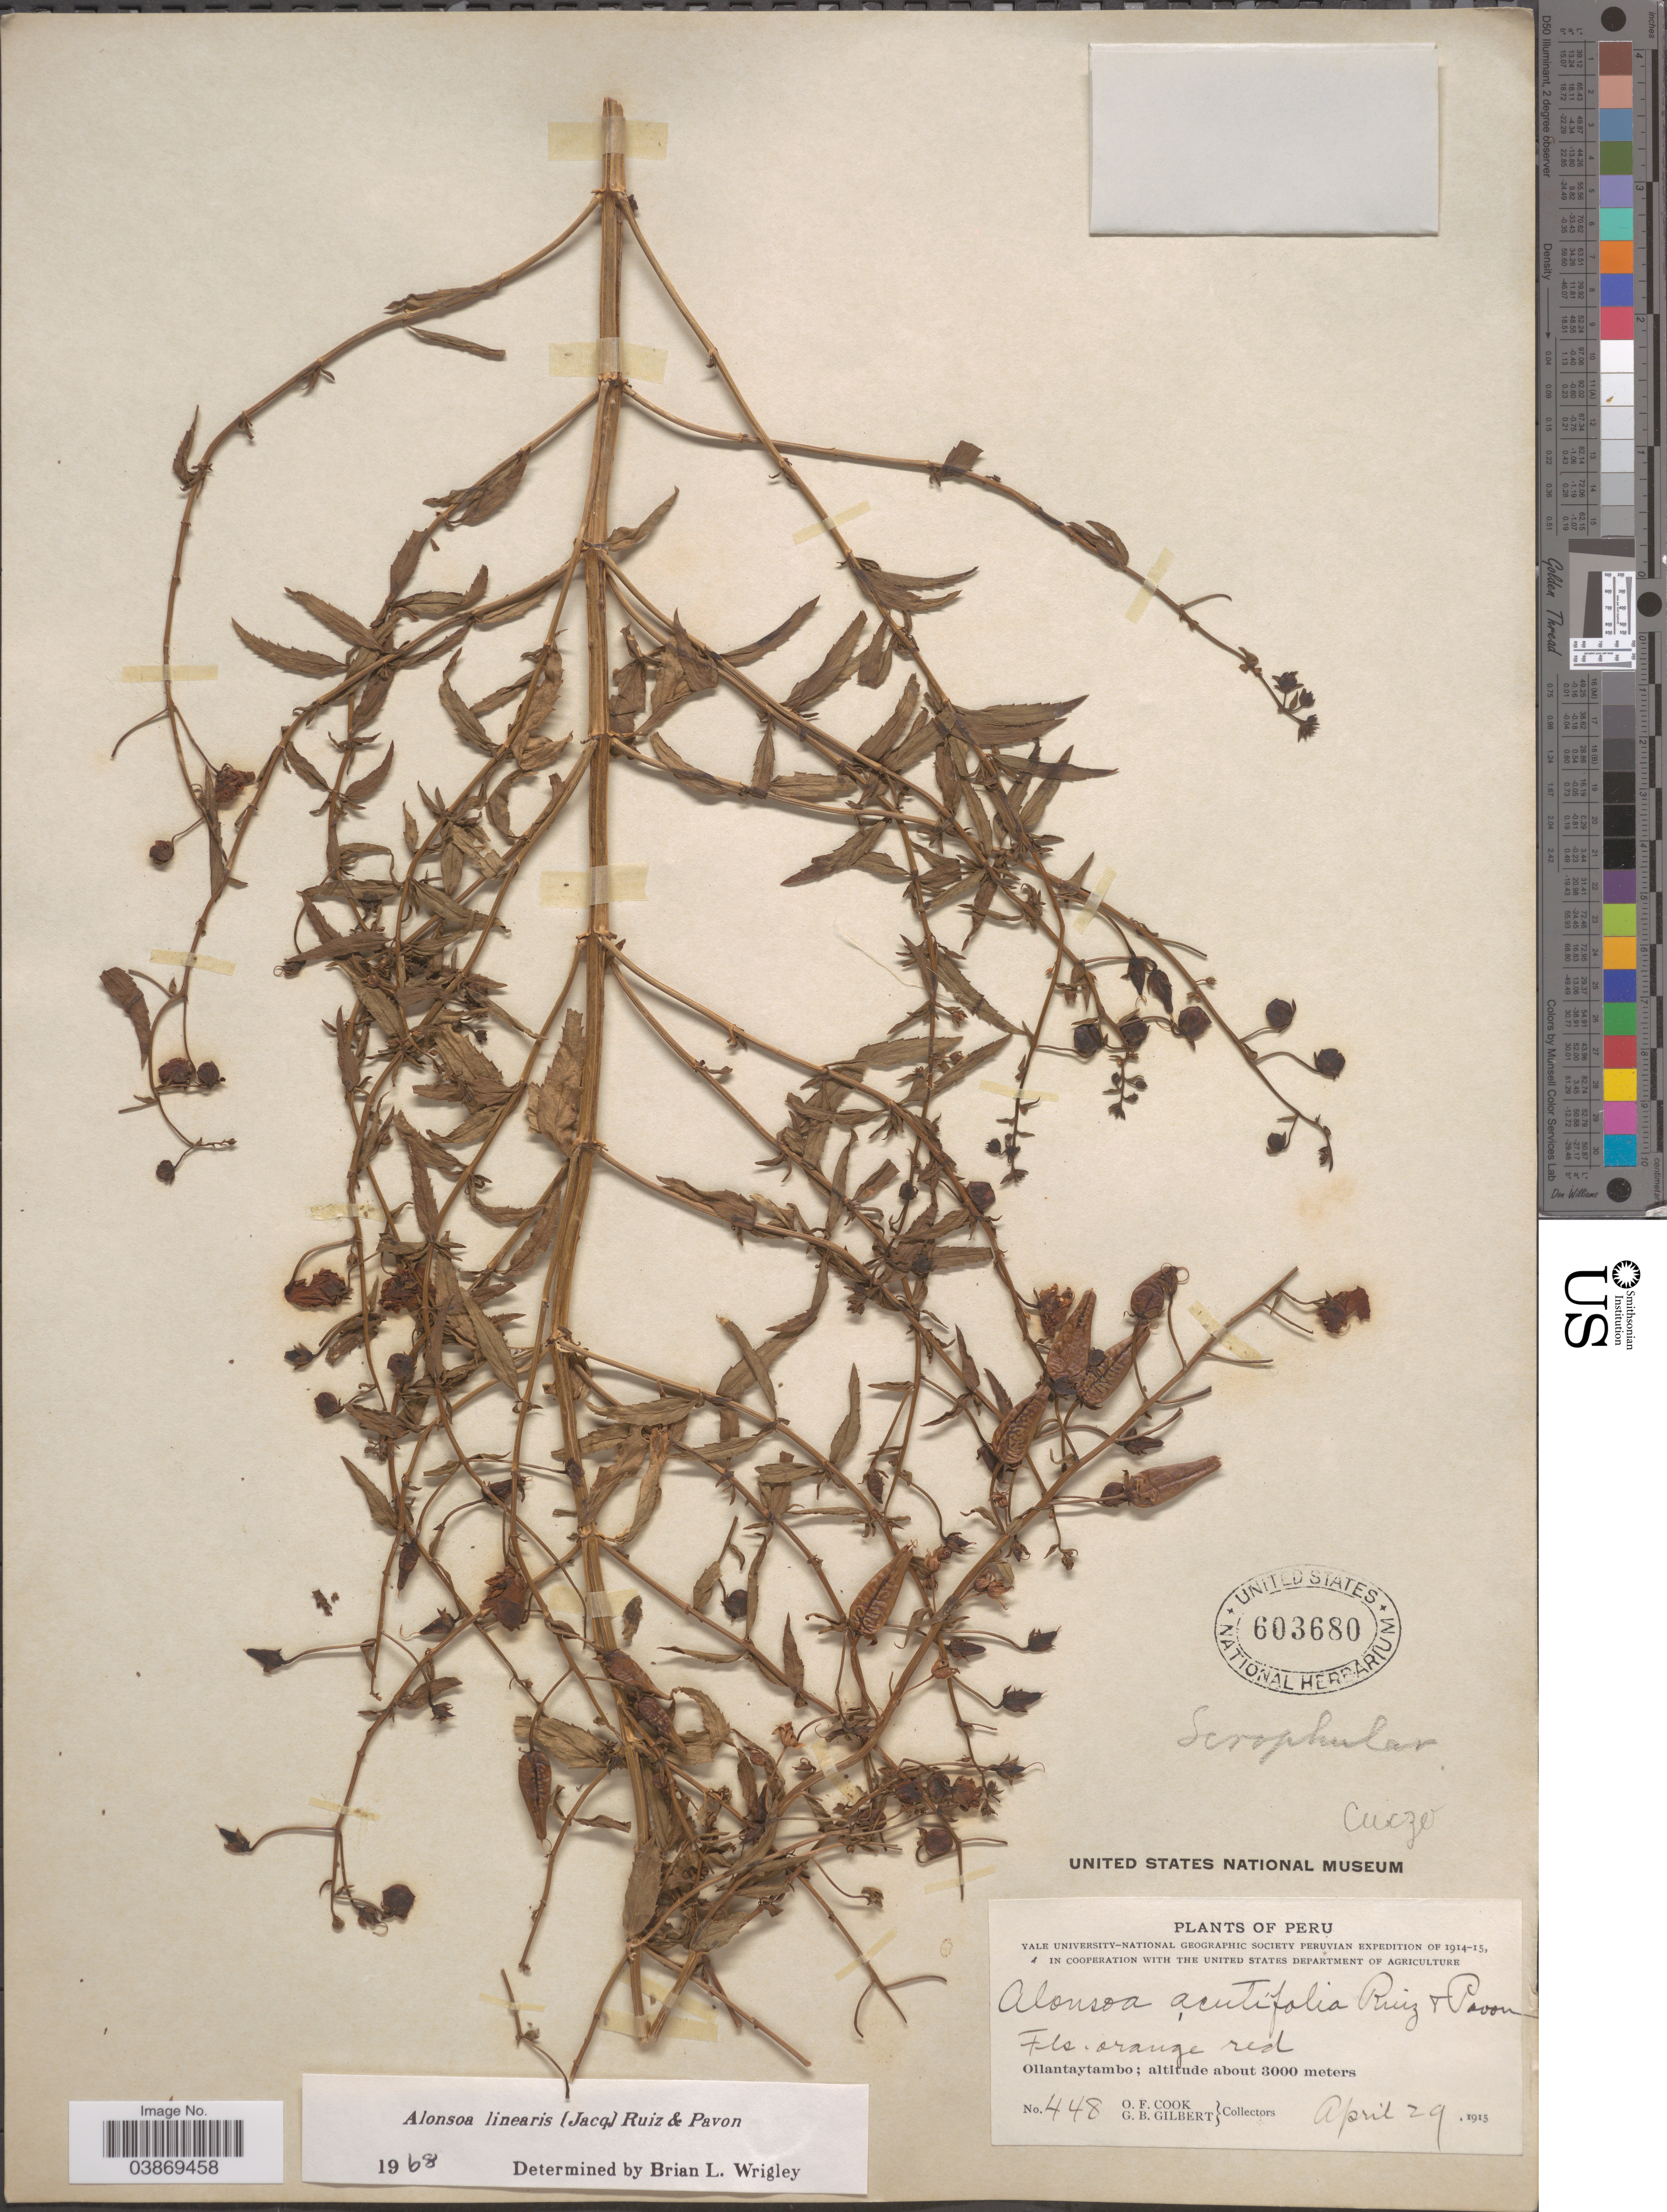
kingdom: Plantae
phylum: Tracheophyta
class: Magnoliopsida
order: Lamiales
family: Scrophulariaceae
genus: Alonsoa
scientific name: Alonsoa linearis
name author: (Jacq.) Ruiz & Pav.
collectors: O. F. Cook & G. B. Gilbert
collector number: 448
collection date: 1915-04-29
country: Peru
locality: Ollantaytambo.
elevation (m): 3000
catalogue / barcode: US 603680